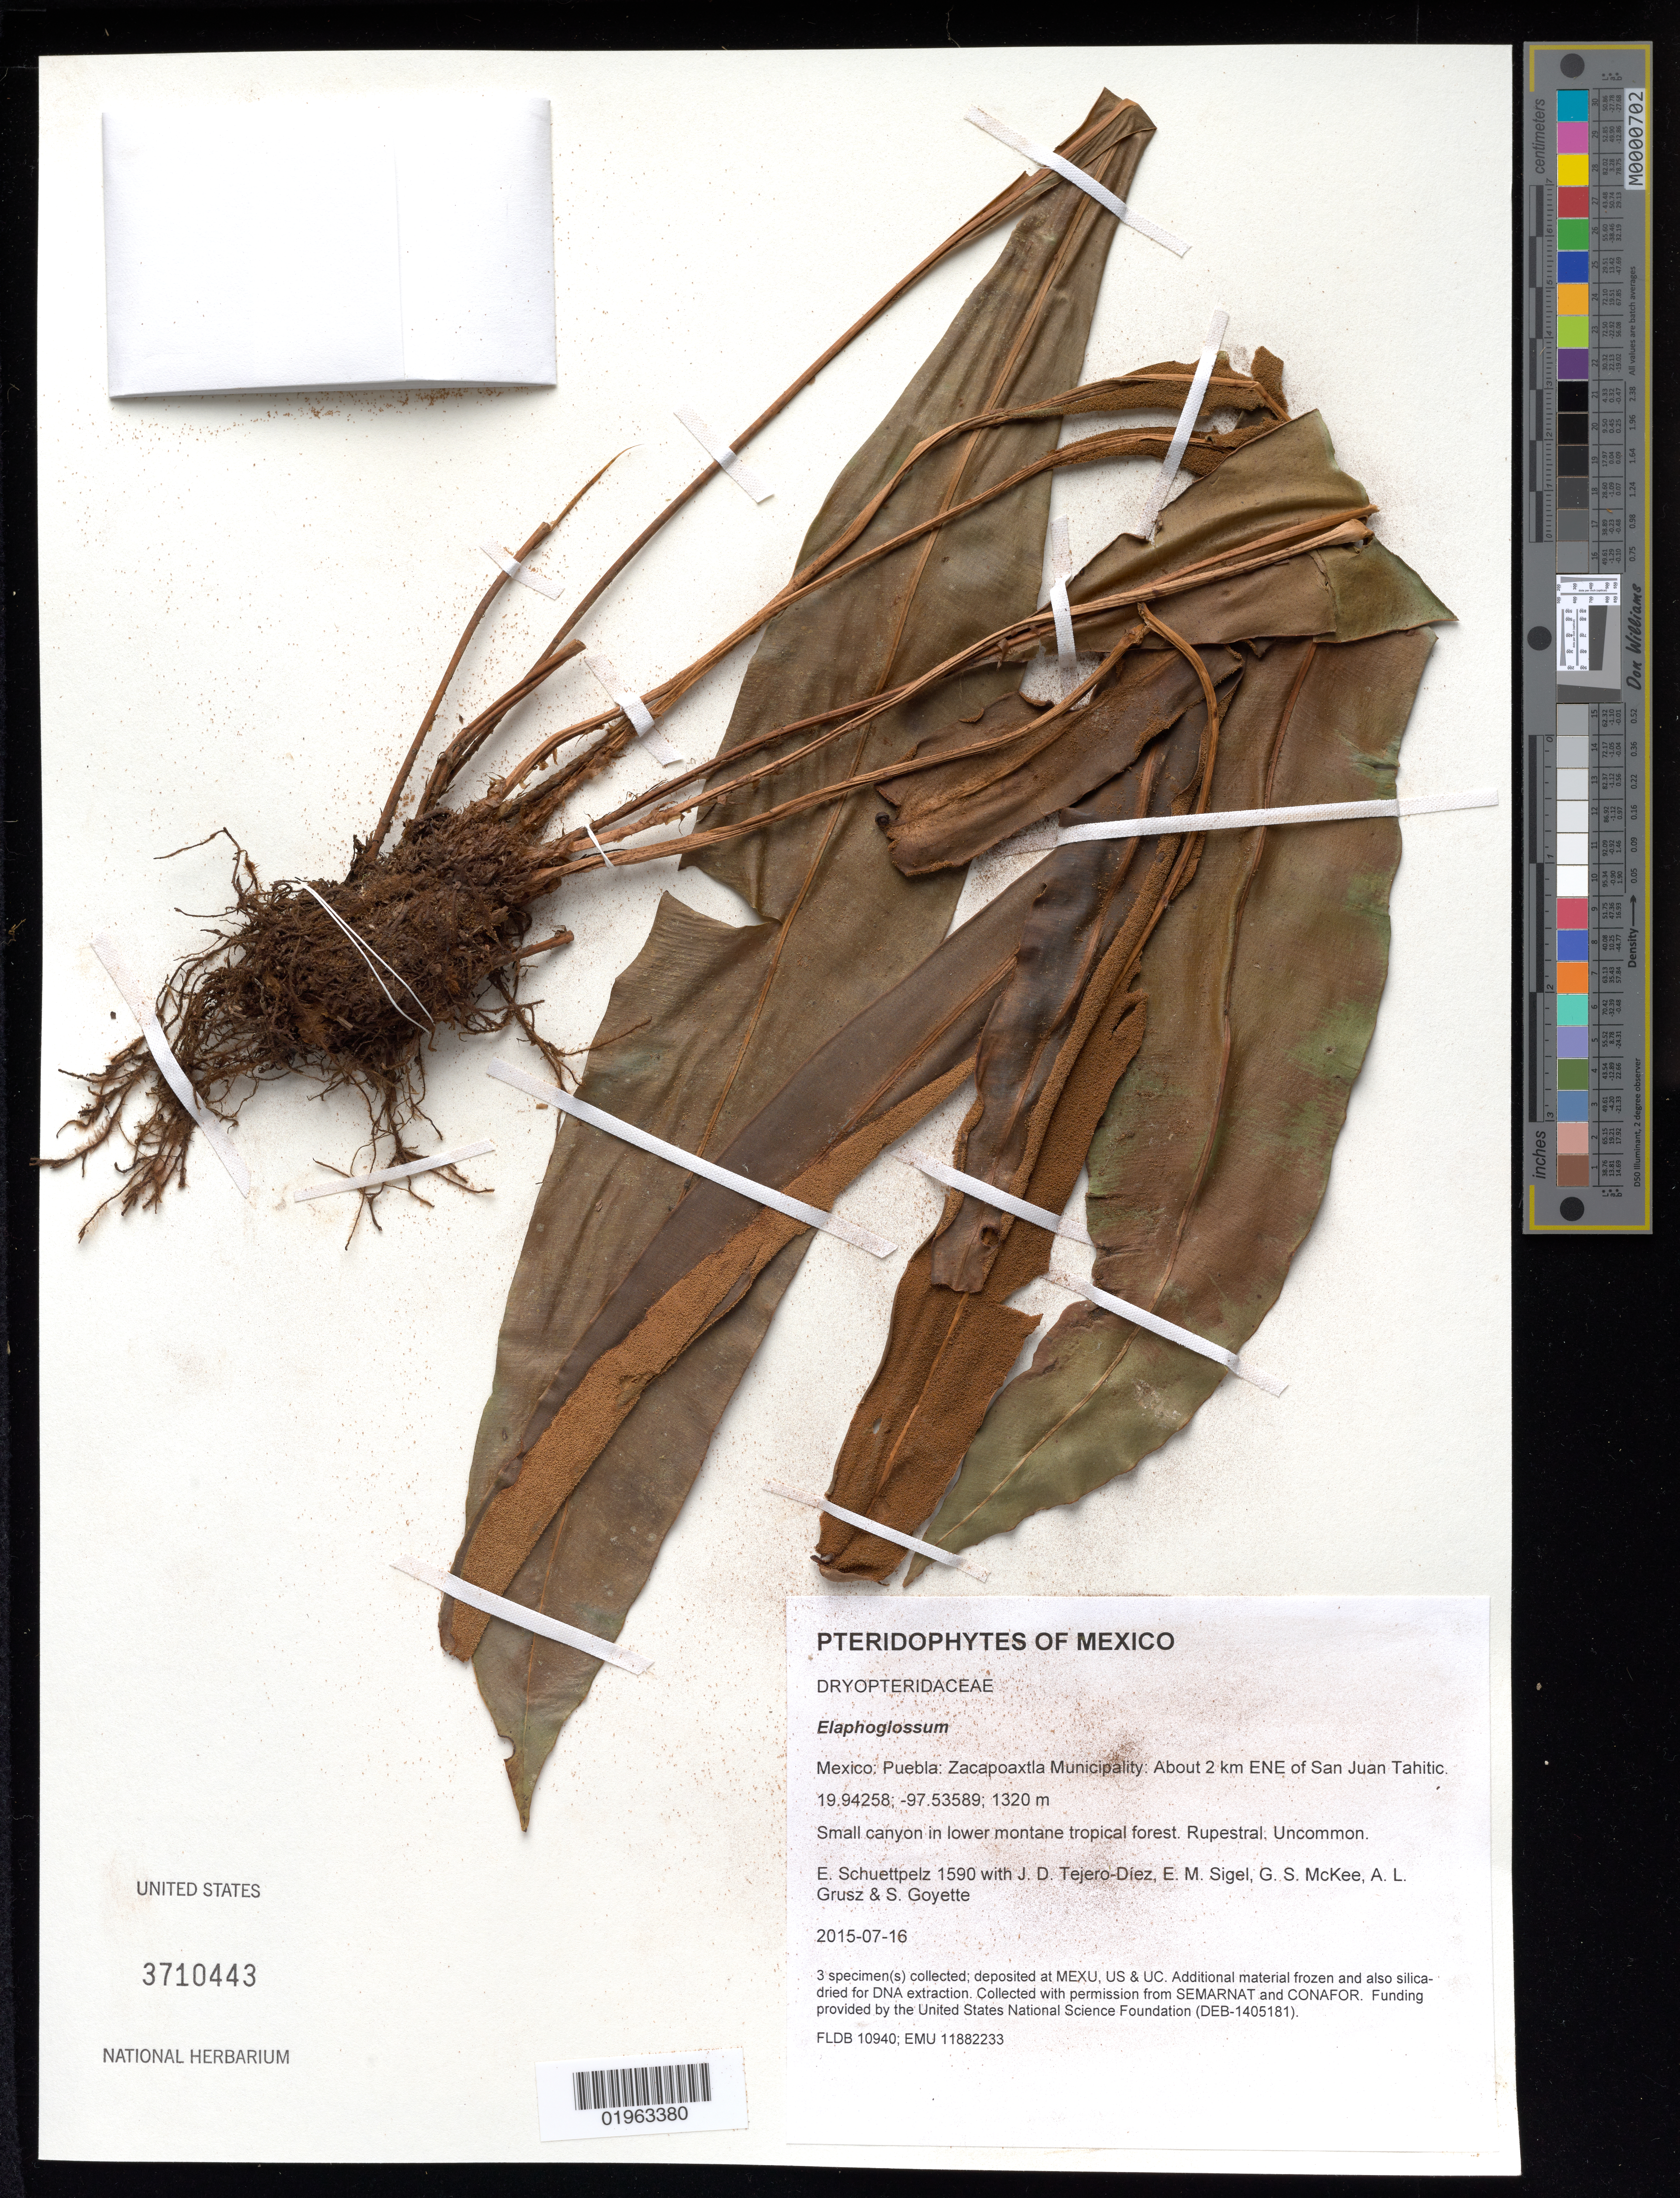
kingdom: Plantae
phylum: Tracheophyta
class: Polypodiopsida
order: Polypodiales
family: Dryopteridaceae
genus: Elaphoglossum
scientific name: Elaphoglossum leebrowniae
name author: Mickel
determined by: Martinez-Becerril, Ana G.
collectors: E. Schuettpelz, D. Tejero-Díez, E. M. Sigel, G. S. McKee & A. Grusz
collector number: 1590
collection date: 2015-07-16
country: Mexico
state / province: Puebla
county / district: Zacapoaxtla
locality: About 2 km ENE of San Juan Tahitic.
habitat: Small canyon in lower montane tropical forest.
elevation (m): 1320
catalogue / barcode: US 3710443